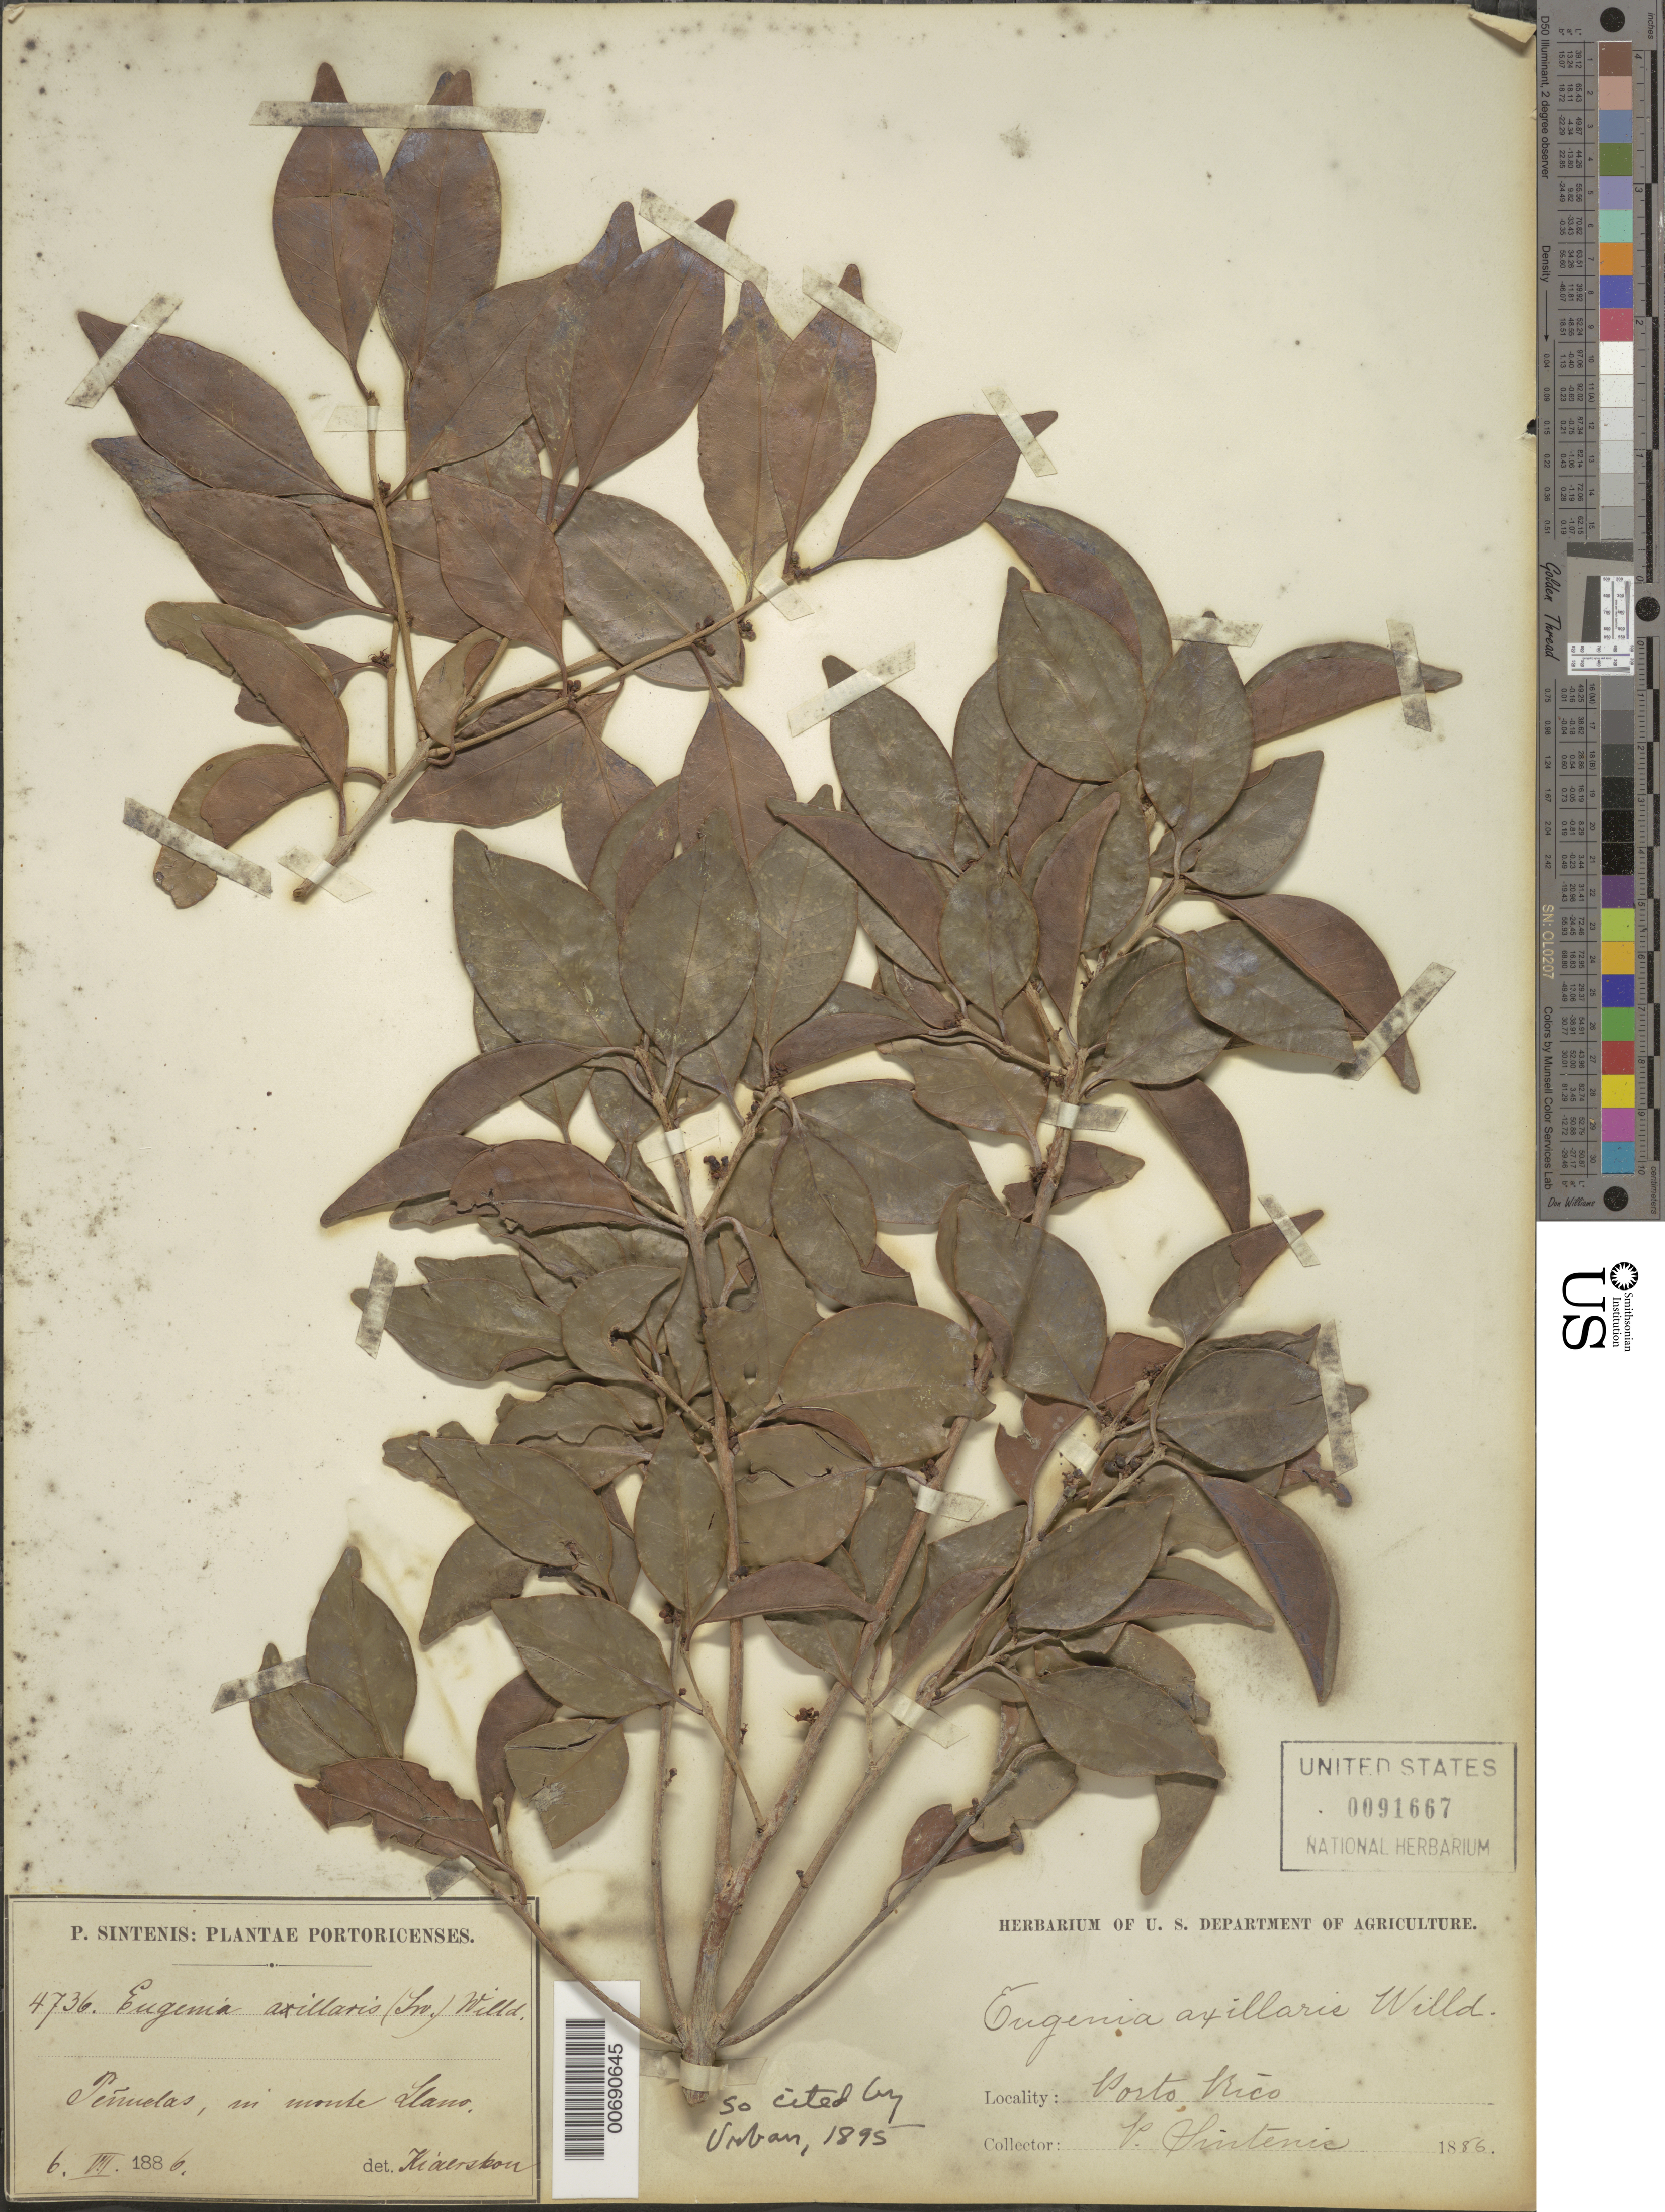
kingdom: Plantae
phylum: Tracheophyta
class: Magnoliopsida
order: Myrtales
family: Myrtaceae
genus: Eugenia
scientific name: Eugenia axillaris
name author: (Sw.) Willd.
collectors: P. Sintenis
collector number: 4736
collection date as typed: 06 Jul 1886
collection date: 1886-07-06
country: Puerto Rico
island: Greater Antilles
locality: Peñuelas, in monte Llano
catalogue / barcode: US 91667